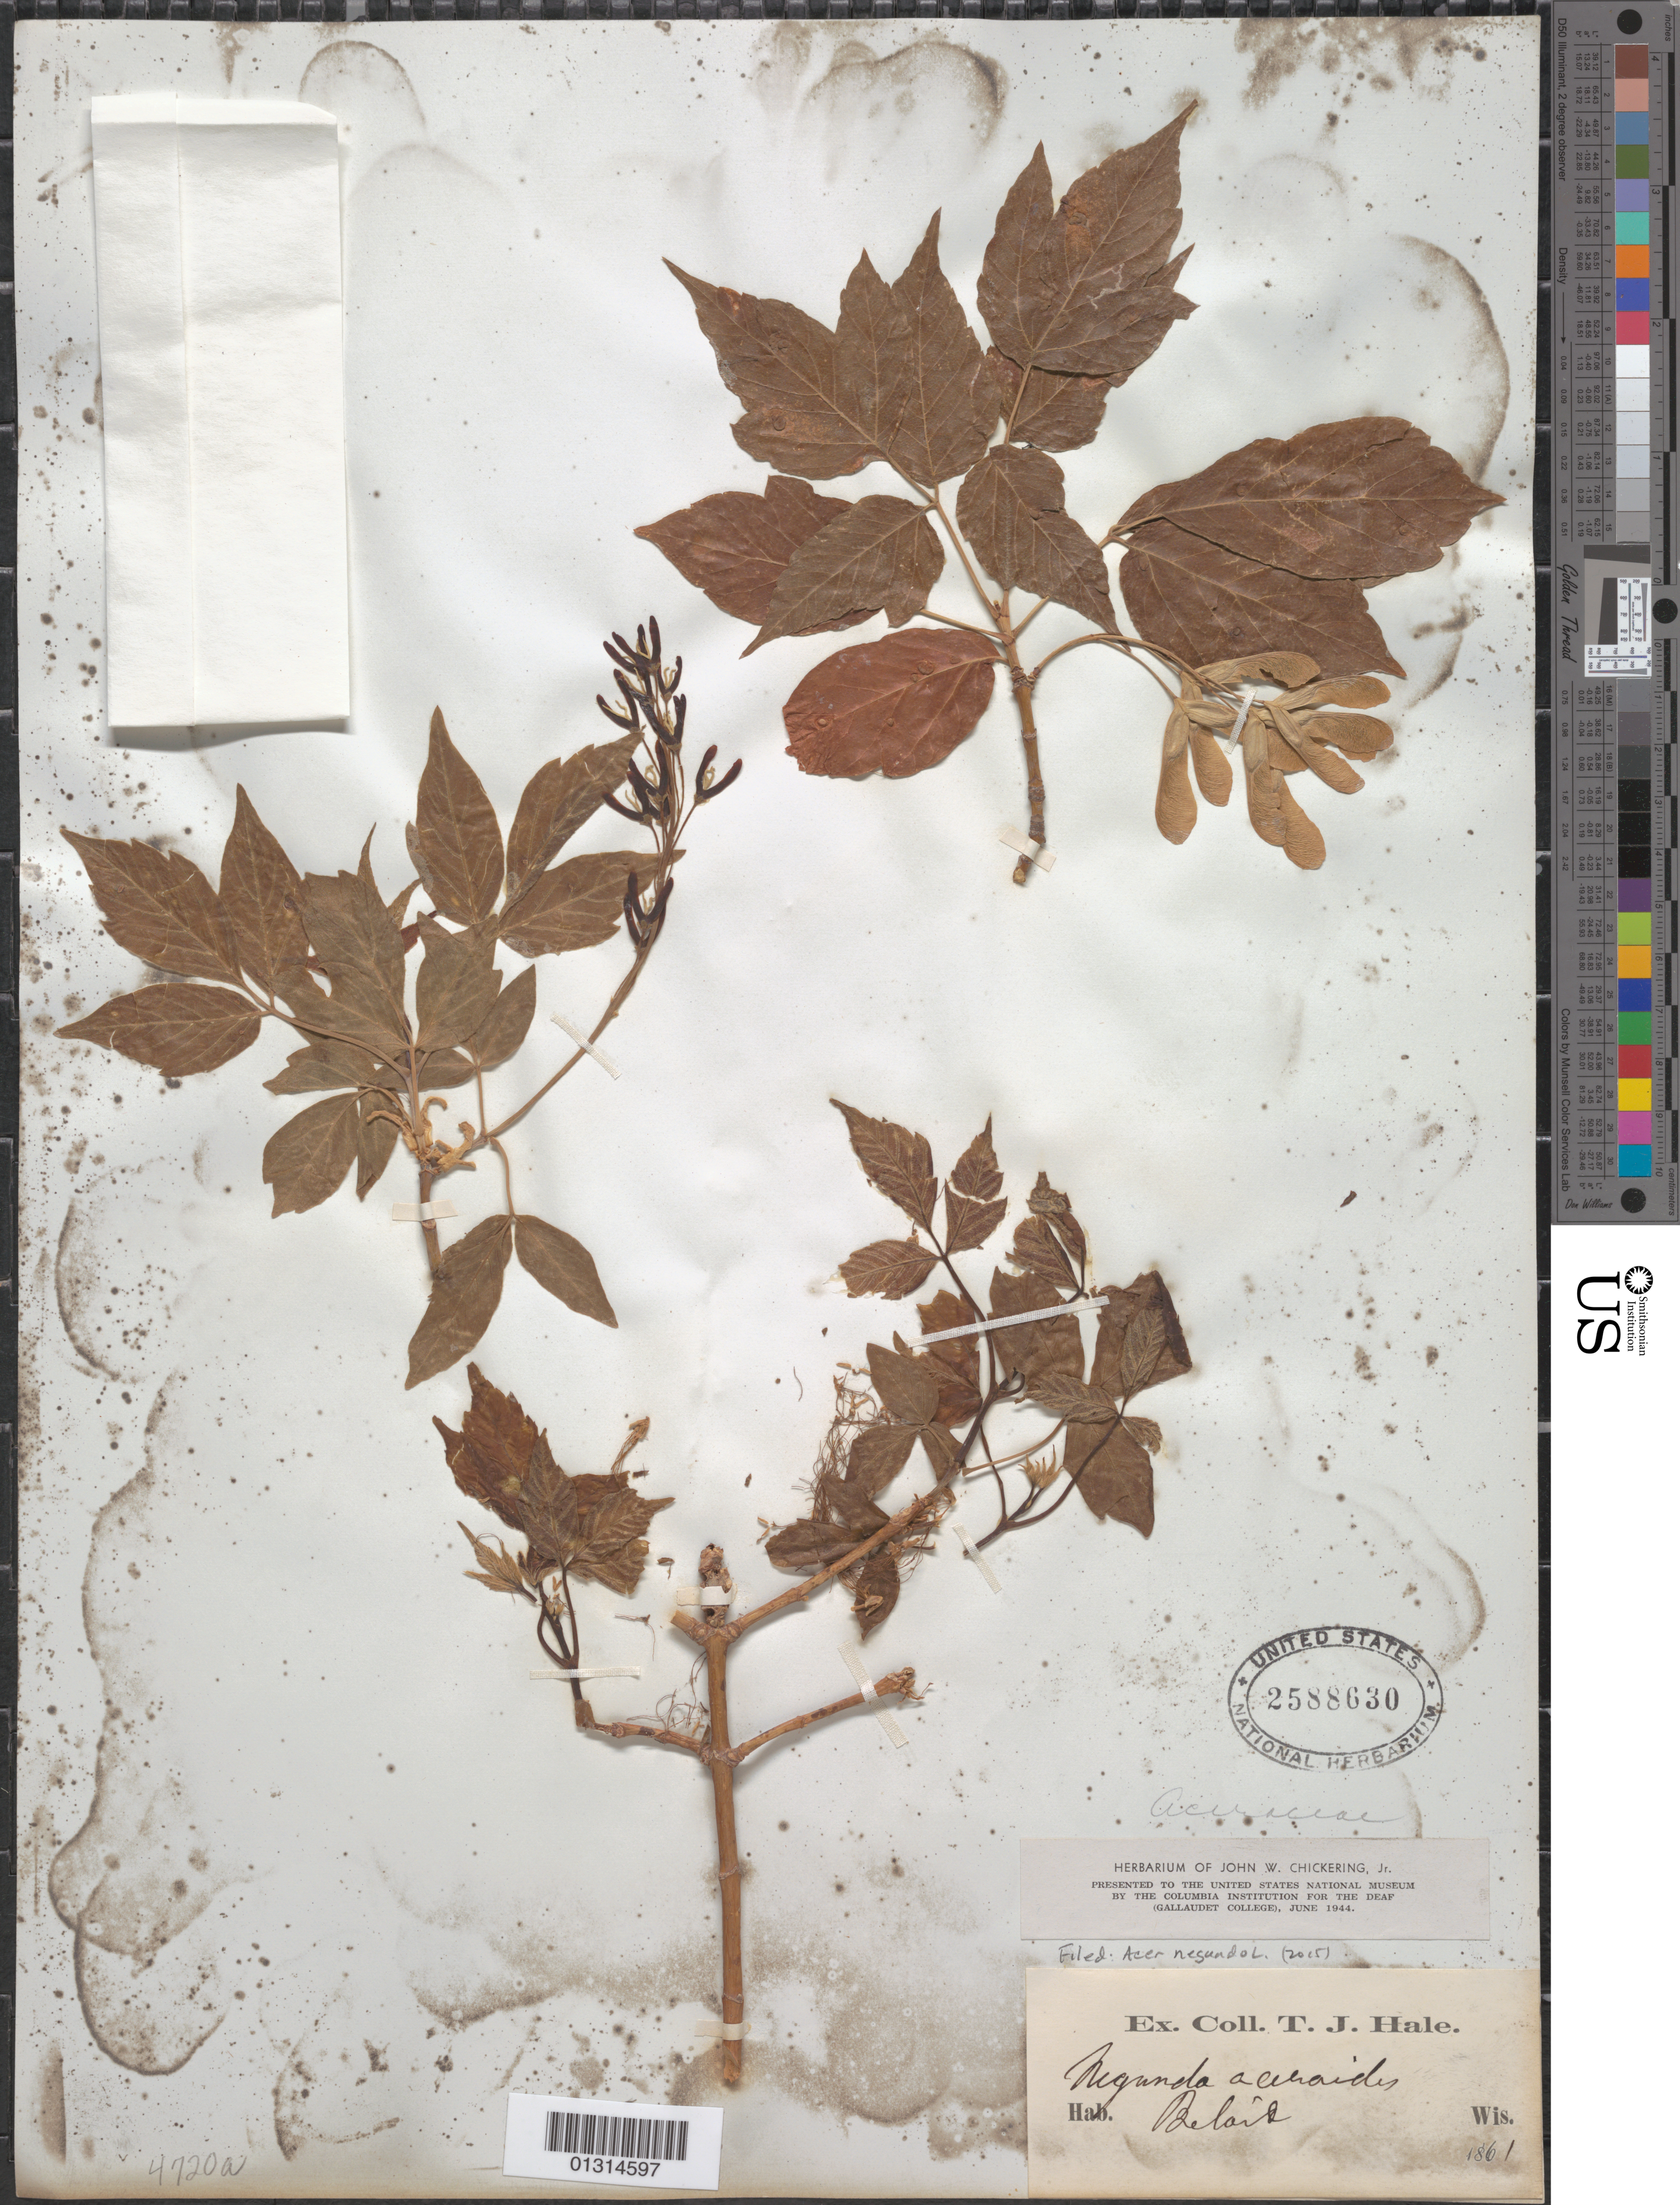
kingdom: Plantae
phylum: Tracheophyta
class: Magnoliopsida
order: Sapindales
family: Sapindaceae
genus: Acer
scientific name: Acer negundo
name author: L.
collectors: T. Hale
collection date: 1861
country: United States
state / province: Wisconsin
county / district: Rock County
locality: Beloit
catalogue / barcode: US 2588630